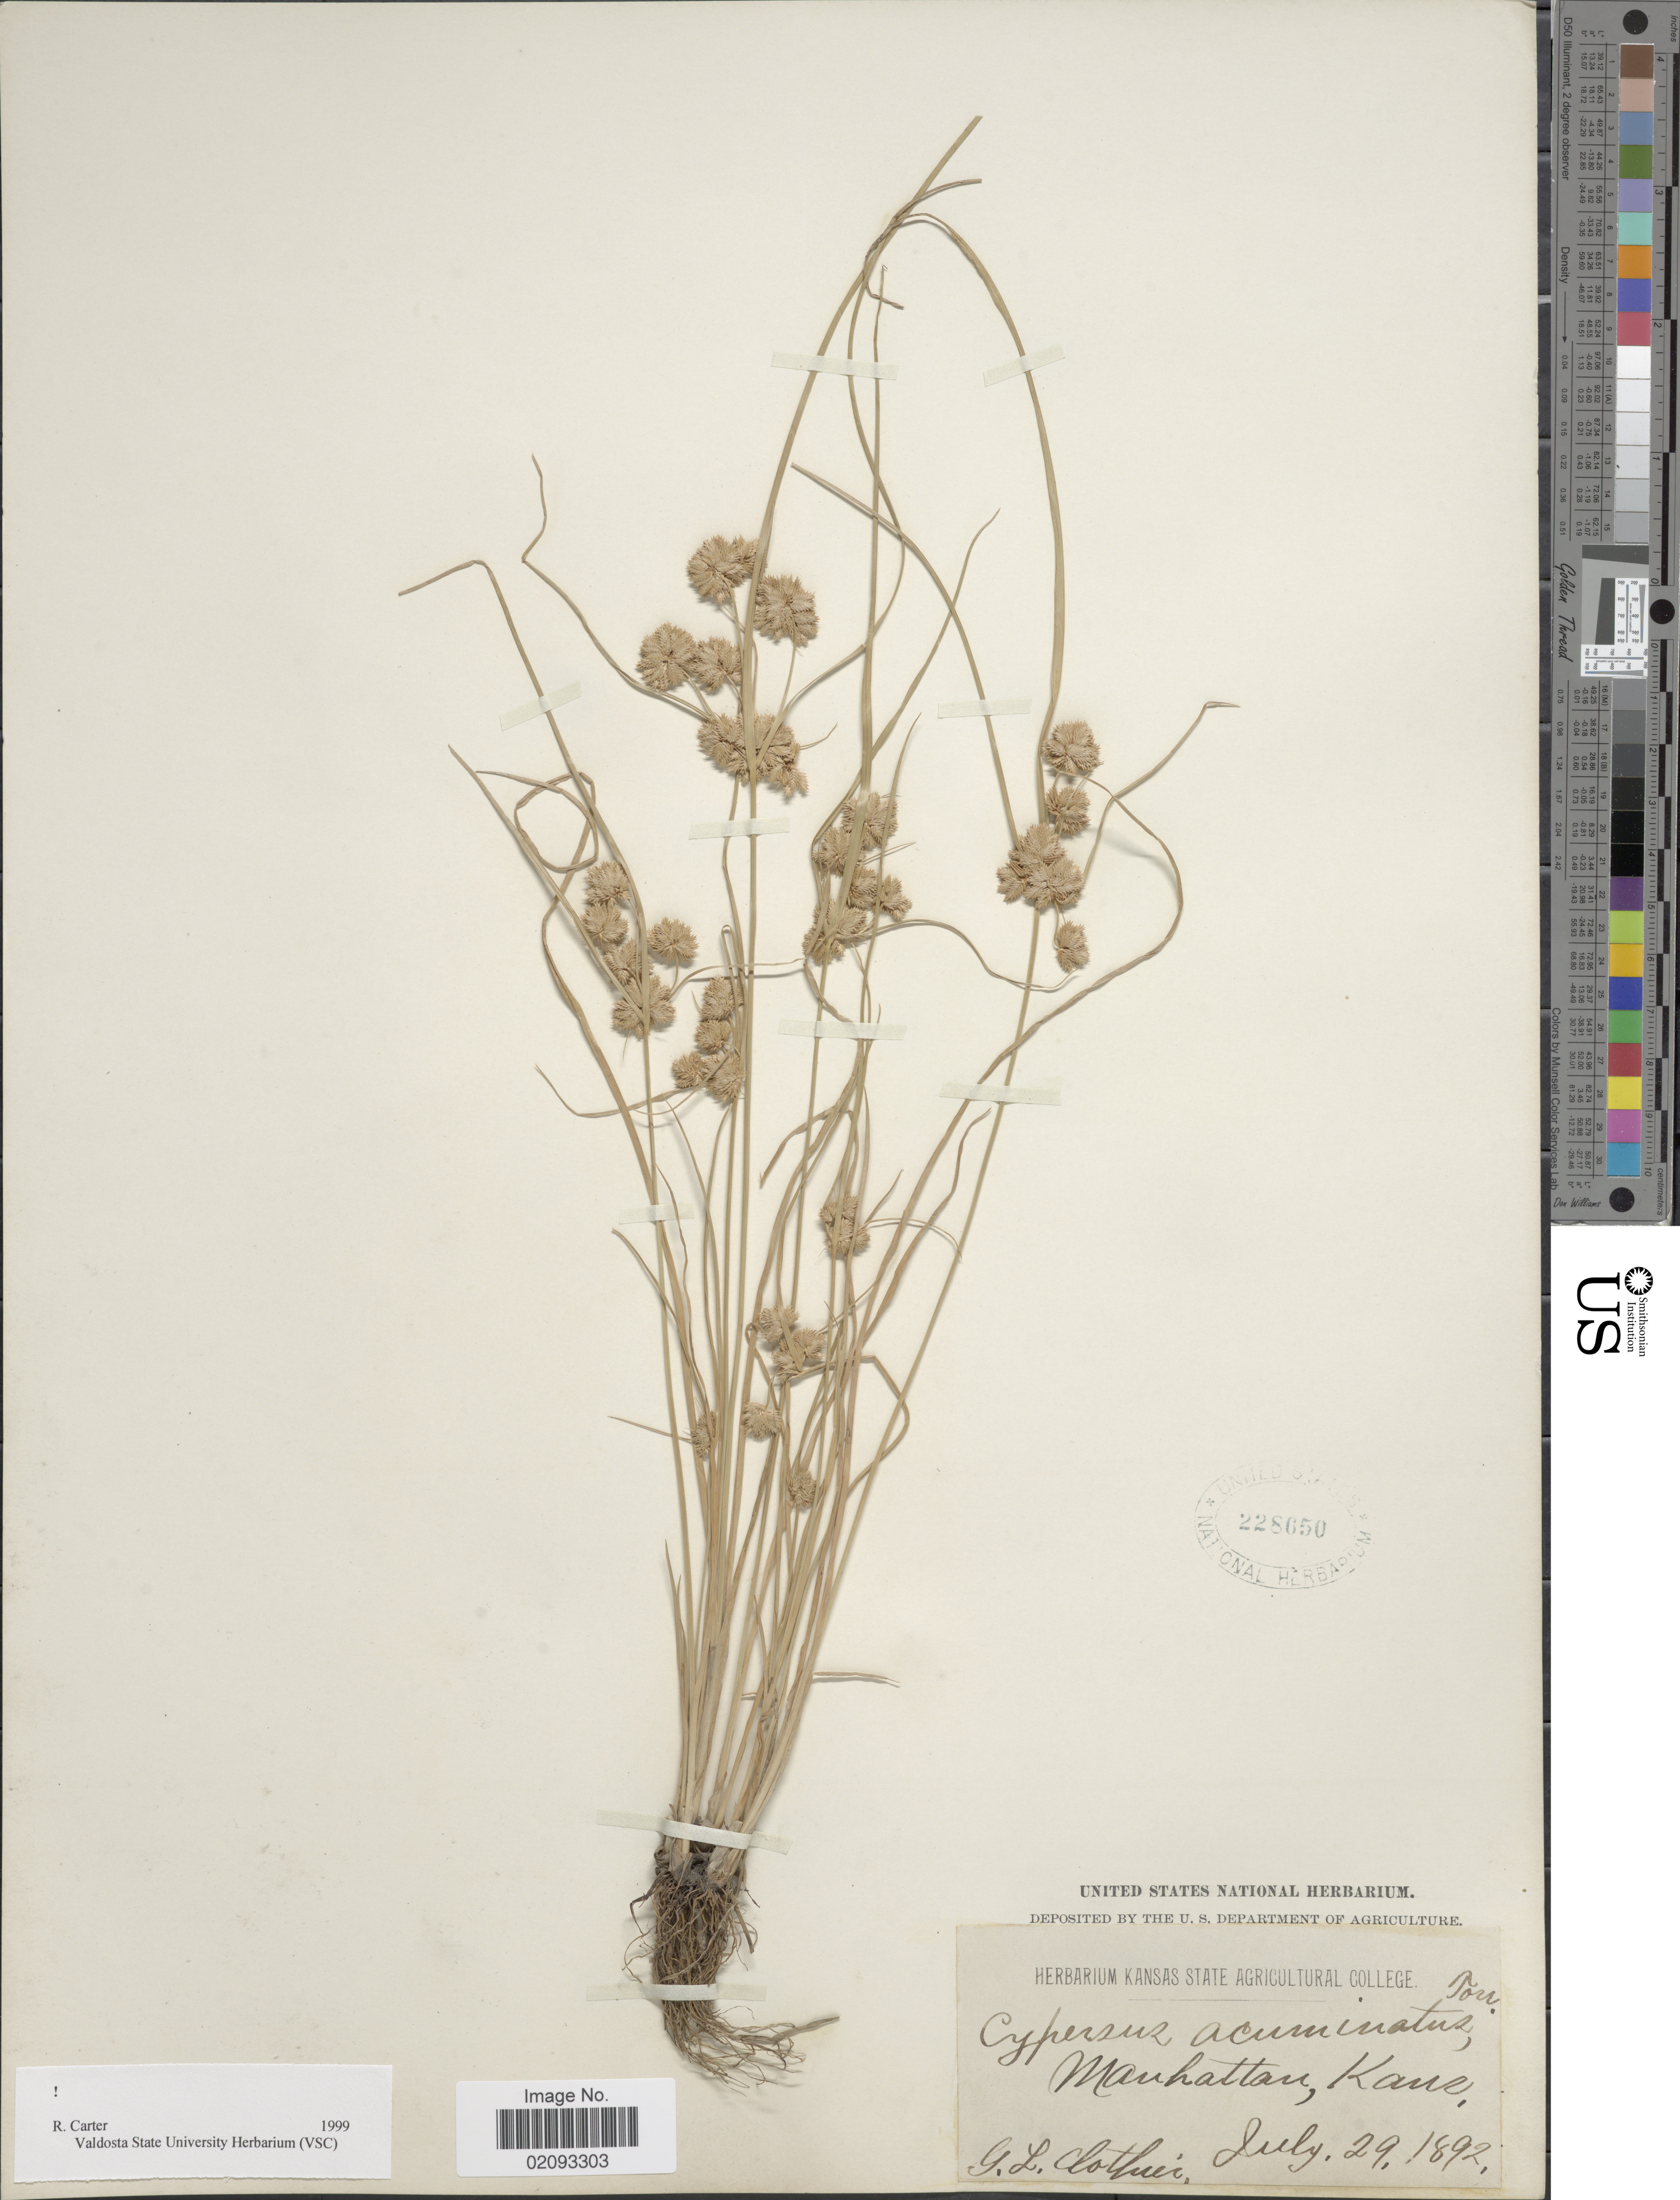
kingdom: Plantae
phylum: Tracheophyta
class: Liliopsida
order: Poales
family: Cyperaceae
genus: Cyperus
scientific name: Cyperus acuminatus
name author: Torr. & Hook.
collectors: G. Clothier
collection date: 1892-07-29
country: United States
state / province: Kansas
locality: Manhattan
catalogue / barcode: US 228650